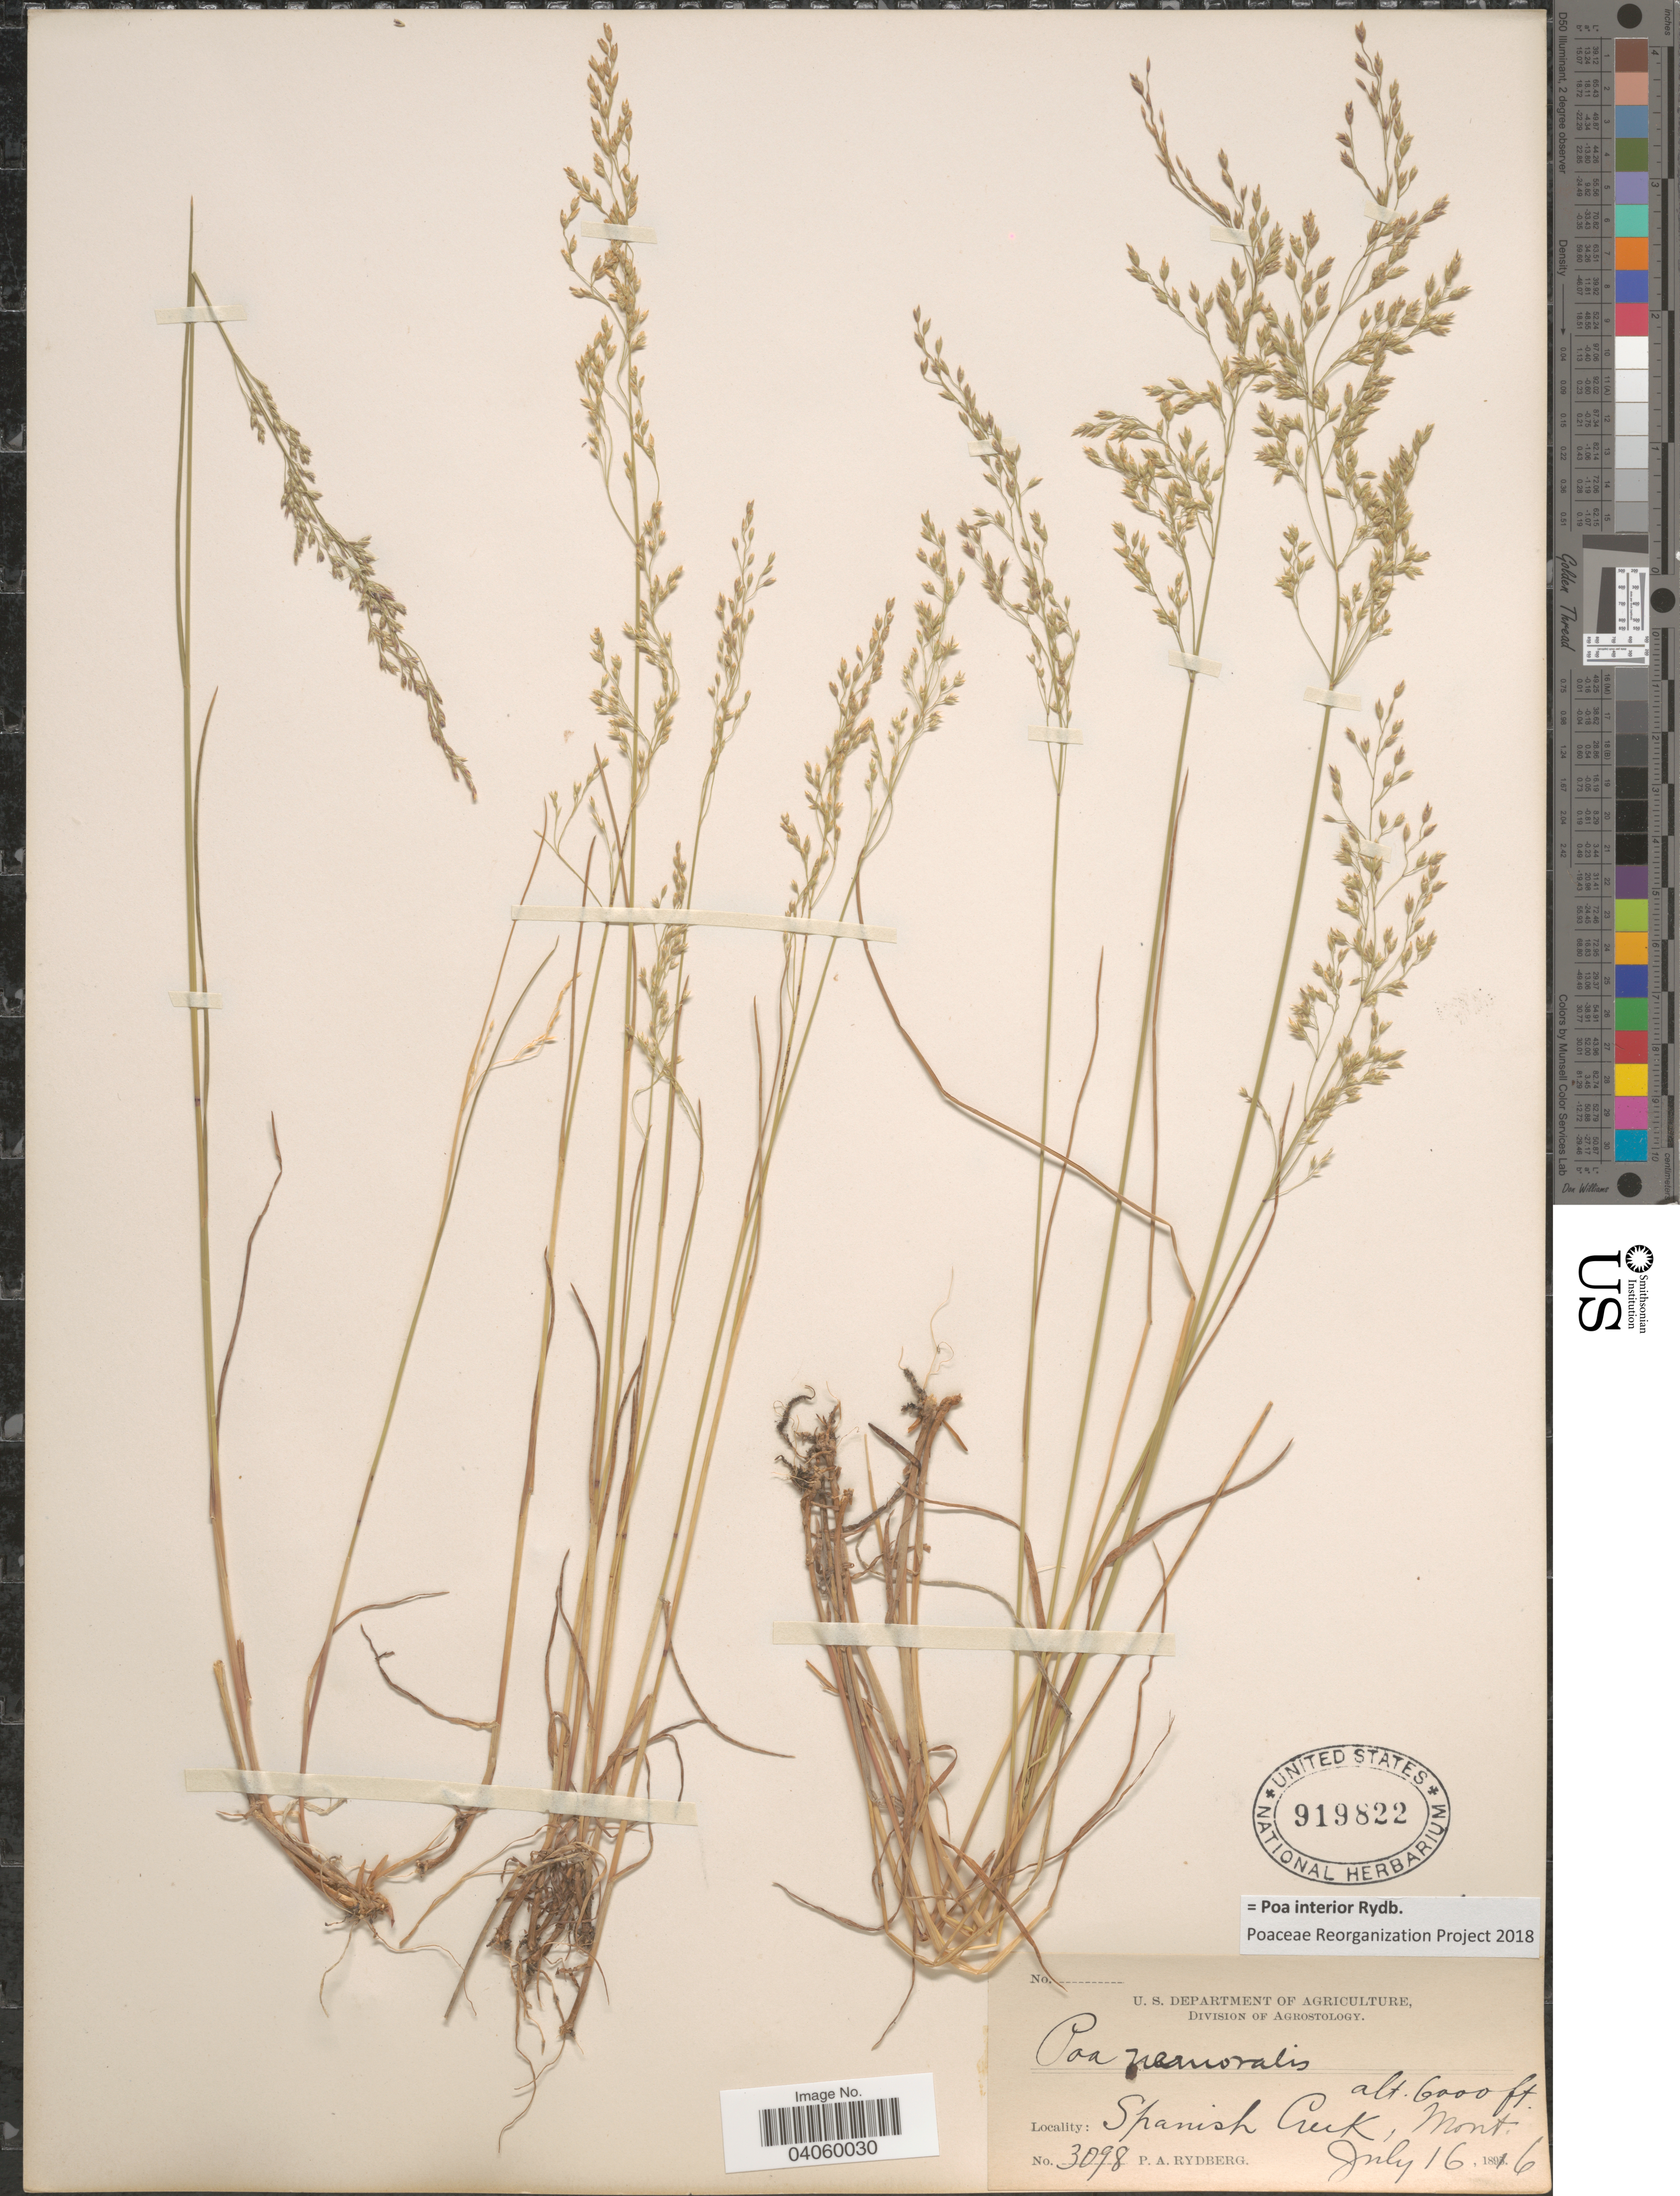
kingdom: Plantae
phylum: Tracheophyta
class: Liliopsida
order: Poales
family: Poaceae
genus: Poa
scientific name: Poa interior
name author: Rydb.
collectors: P. A. Rydberg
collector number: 3098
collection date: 1896-07-16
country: United States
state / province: Montana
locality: Spanish Creek.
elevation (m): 1829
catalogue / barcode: US 919822